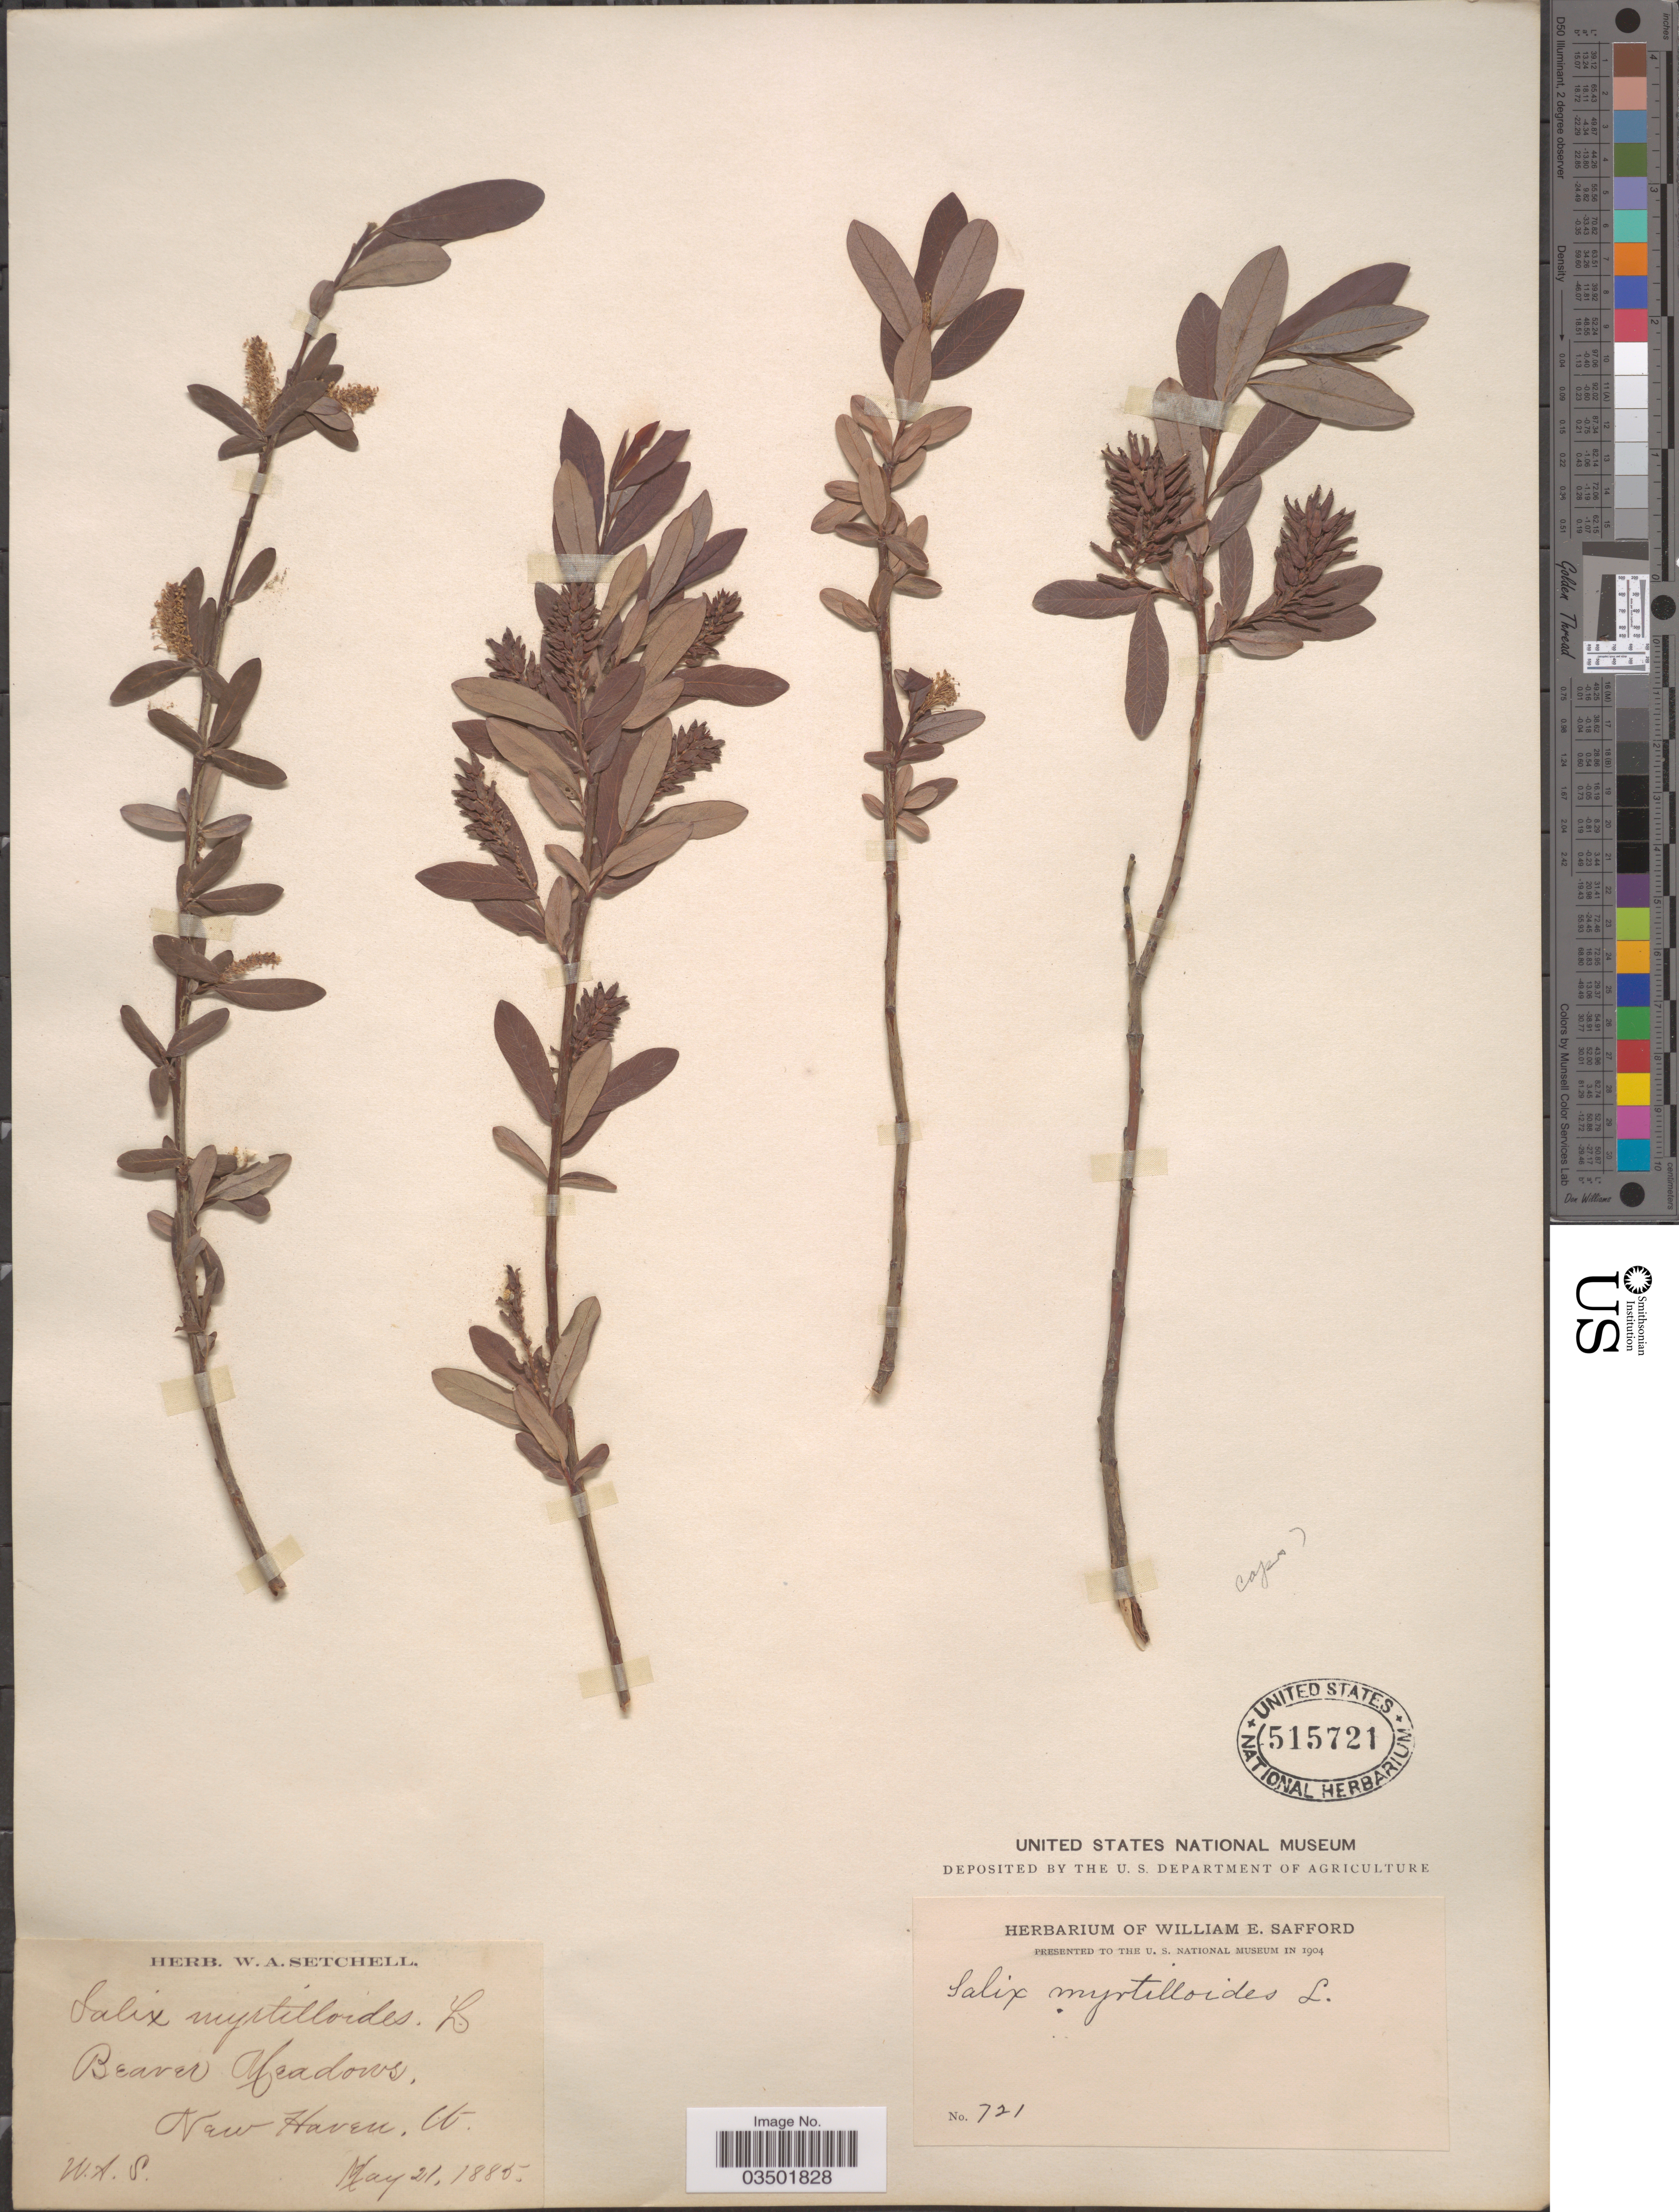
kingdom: Plantae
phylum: Tracheophyta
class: Magnoliopsida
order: Malpighiales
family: Salicaceae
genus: Salix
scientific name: Salix pedicellaris var. hypoglauca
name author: Fernald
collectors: W. Setchell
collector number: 721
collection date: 1885-05-21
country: United States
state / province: Vermont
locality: Beaver Meadows, New Haven.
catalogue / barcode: US 515721